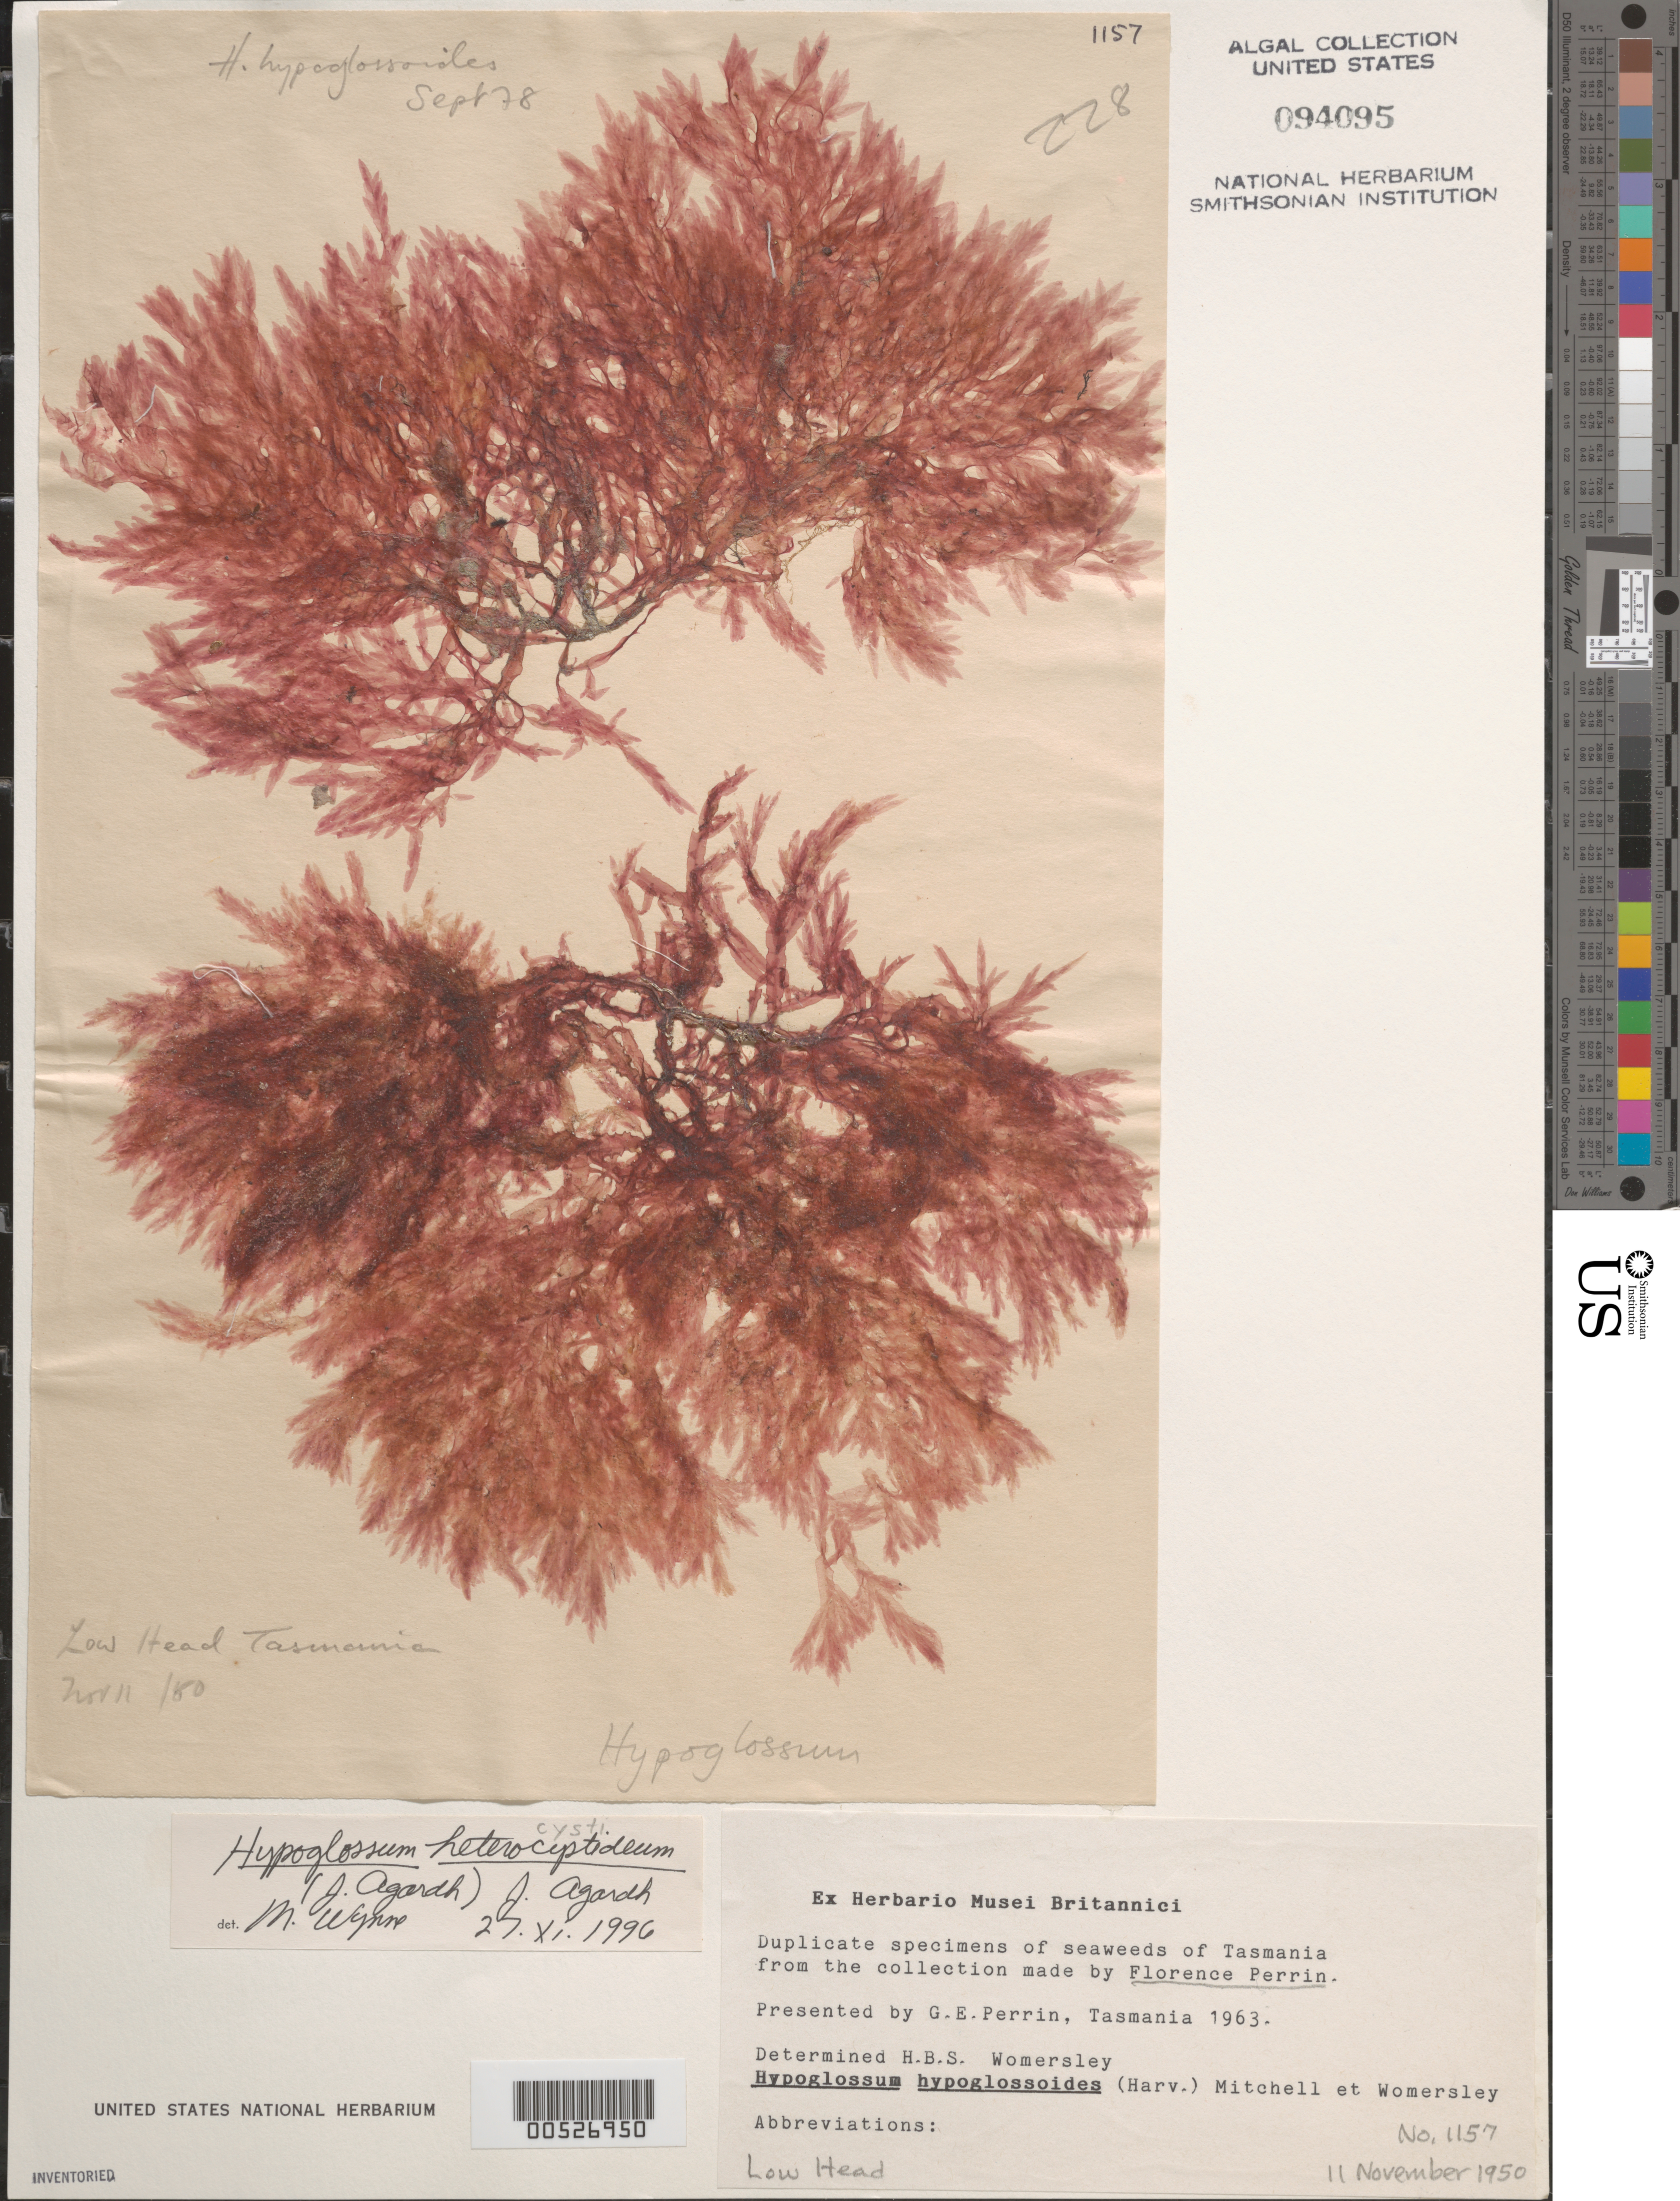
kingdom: Plantae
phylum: Rhodophyta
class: Florideophyceae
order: Ceramiales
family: Delesseriaceae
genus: Hypoglossum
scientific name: Hypoglossum heterocystideum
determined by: Wynne, M. J.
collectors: F. Perrin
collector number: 1157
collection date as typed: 11 Nov 1950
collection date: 1950-11-11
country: Australia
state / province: Tasmania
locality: Low Head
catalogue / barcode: US 94095